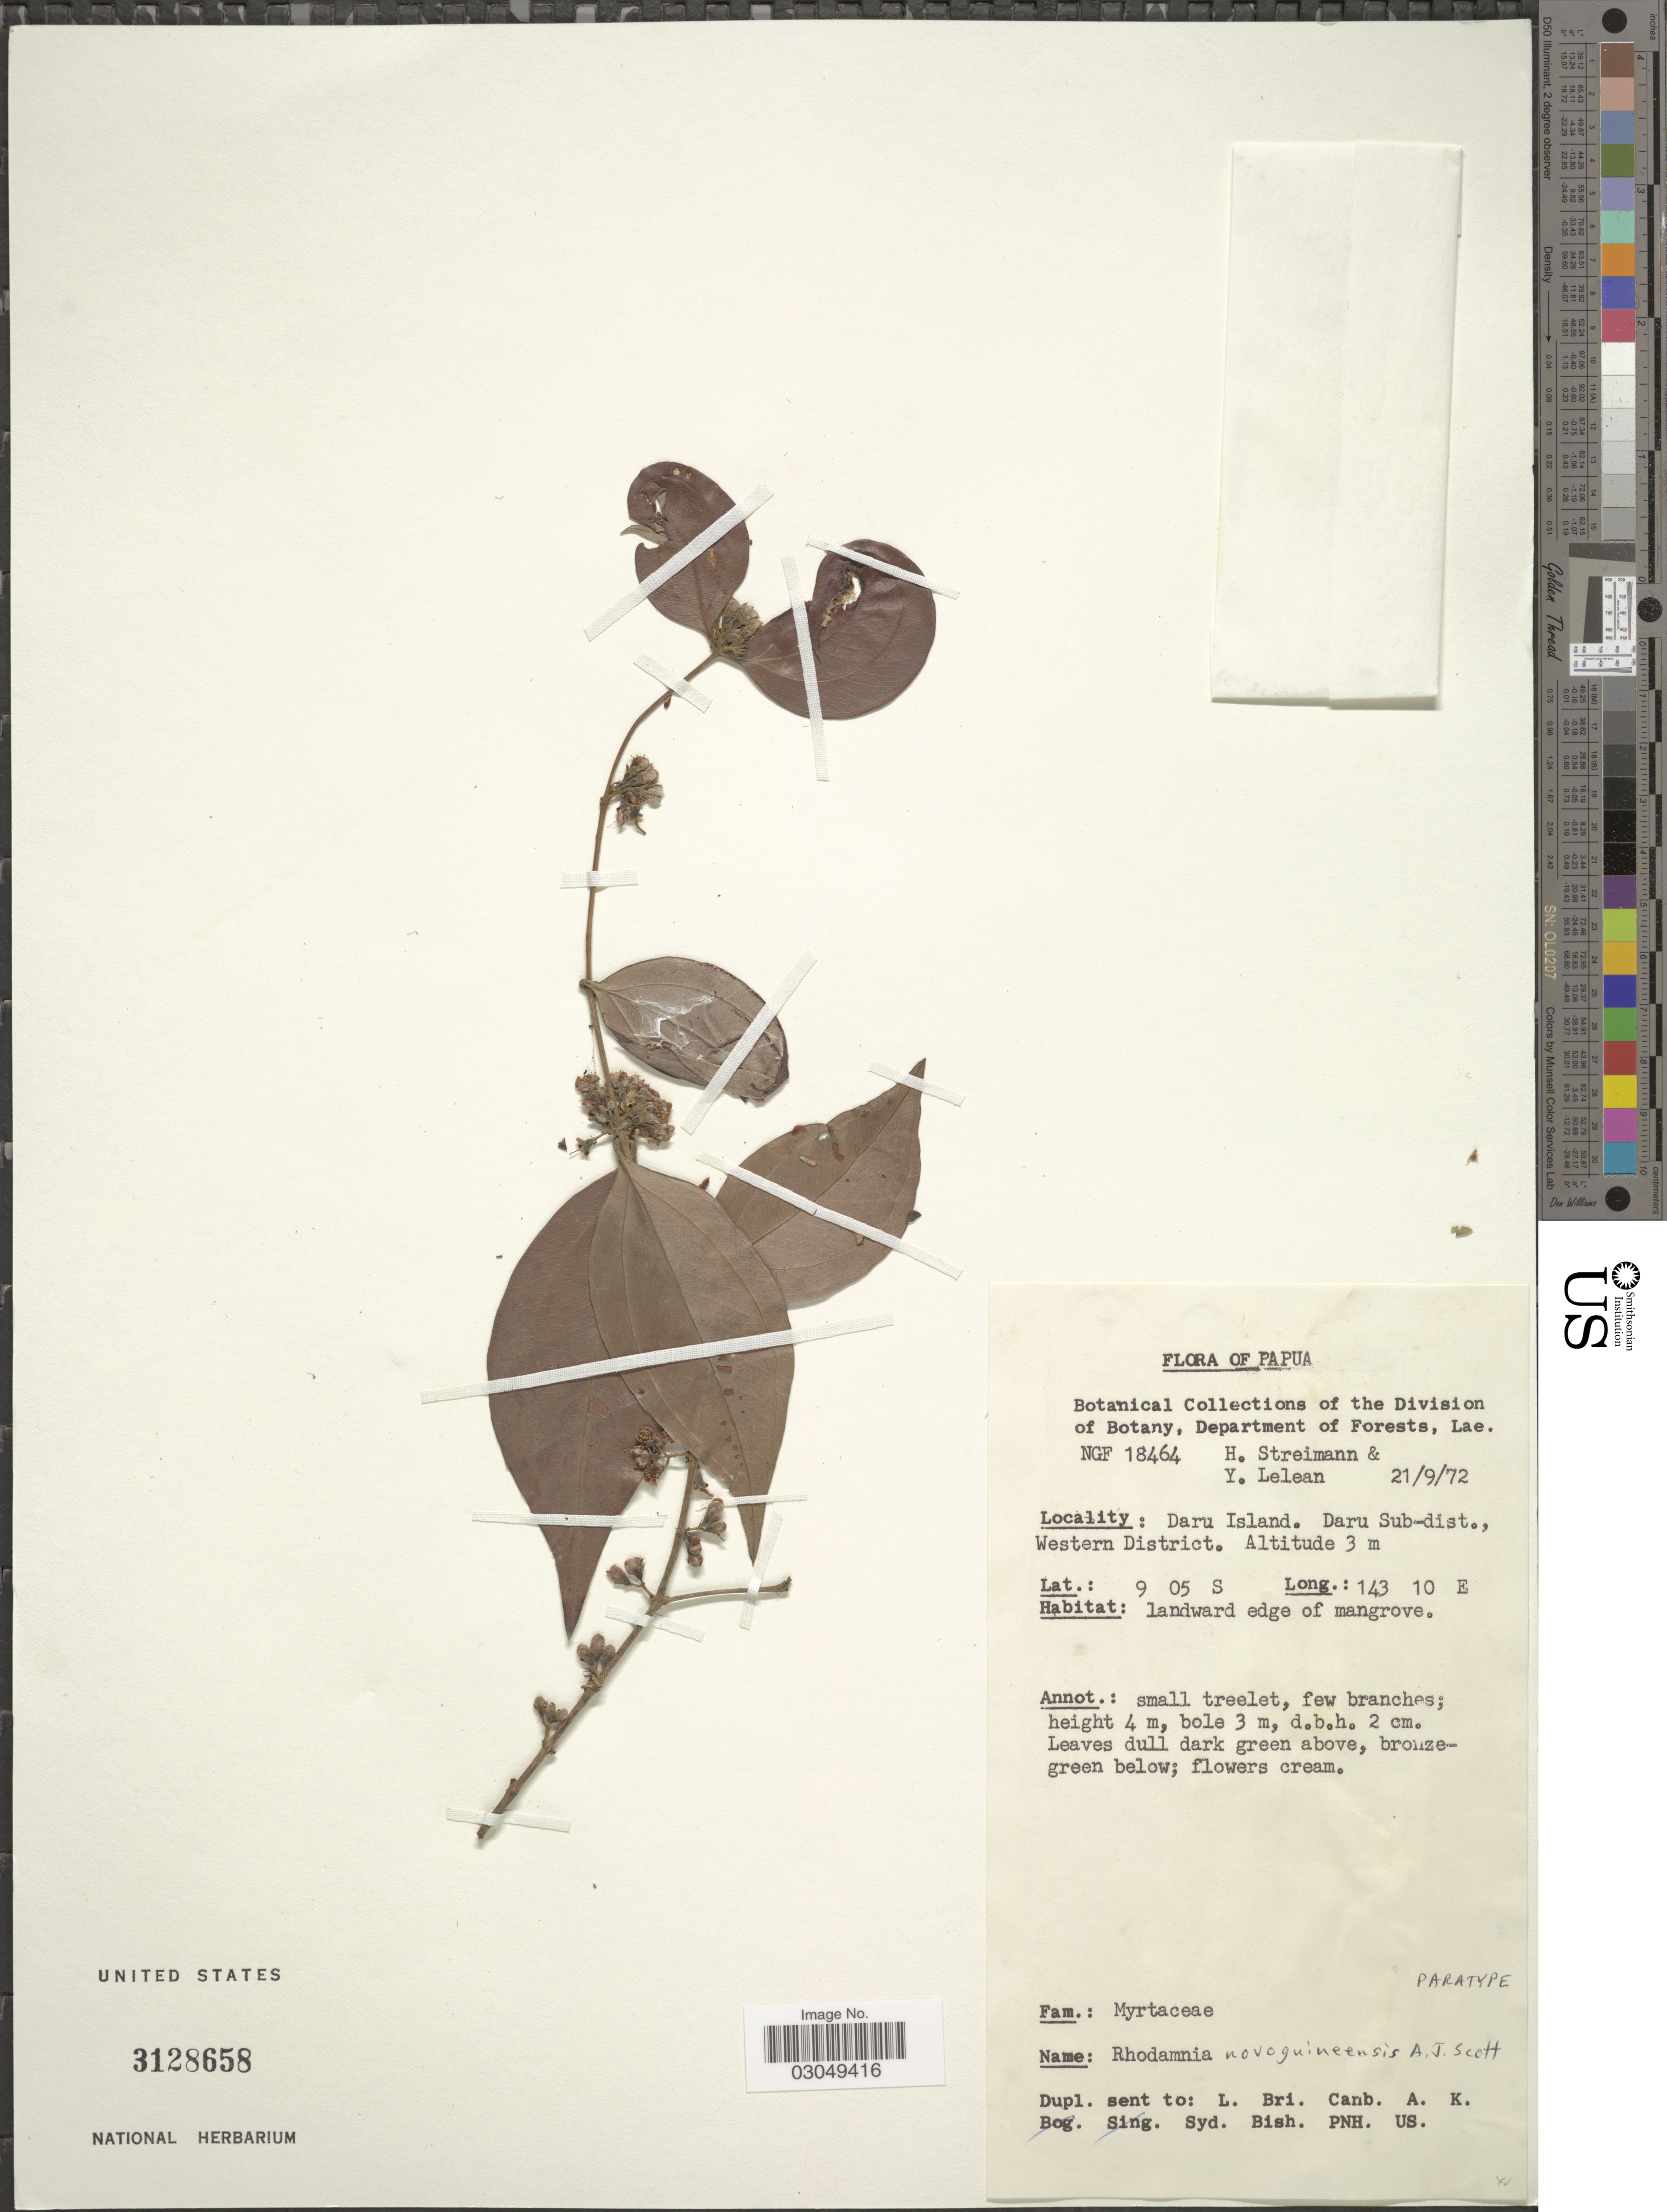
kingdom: Plantae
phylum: Tracheophyta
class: Magnoliopsida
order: Myrtales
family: Myrtaceae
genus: Rhodamnia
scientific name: Rhodamnia novoguineensis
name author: A.J. Scott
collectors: H. Streimann & Y. Lelean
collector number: NGF 18464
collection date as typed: Transcribed d/m/y: 21/9/72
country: Papua New Guinea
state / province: Manus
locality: Daru Island. Daru Sub-dist., Western District.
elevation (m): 3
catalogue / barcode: US 3128658